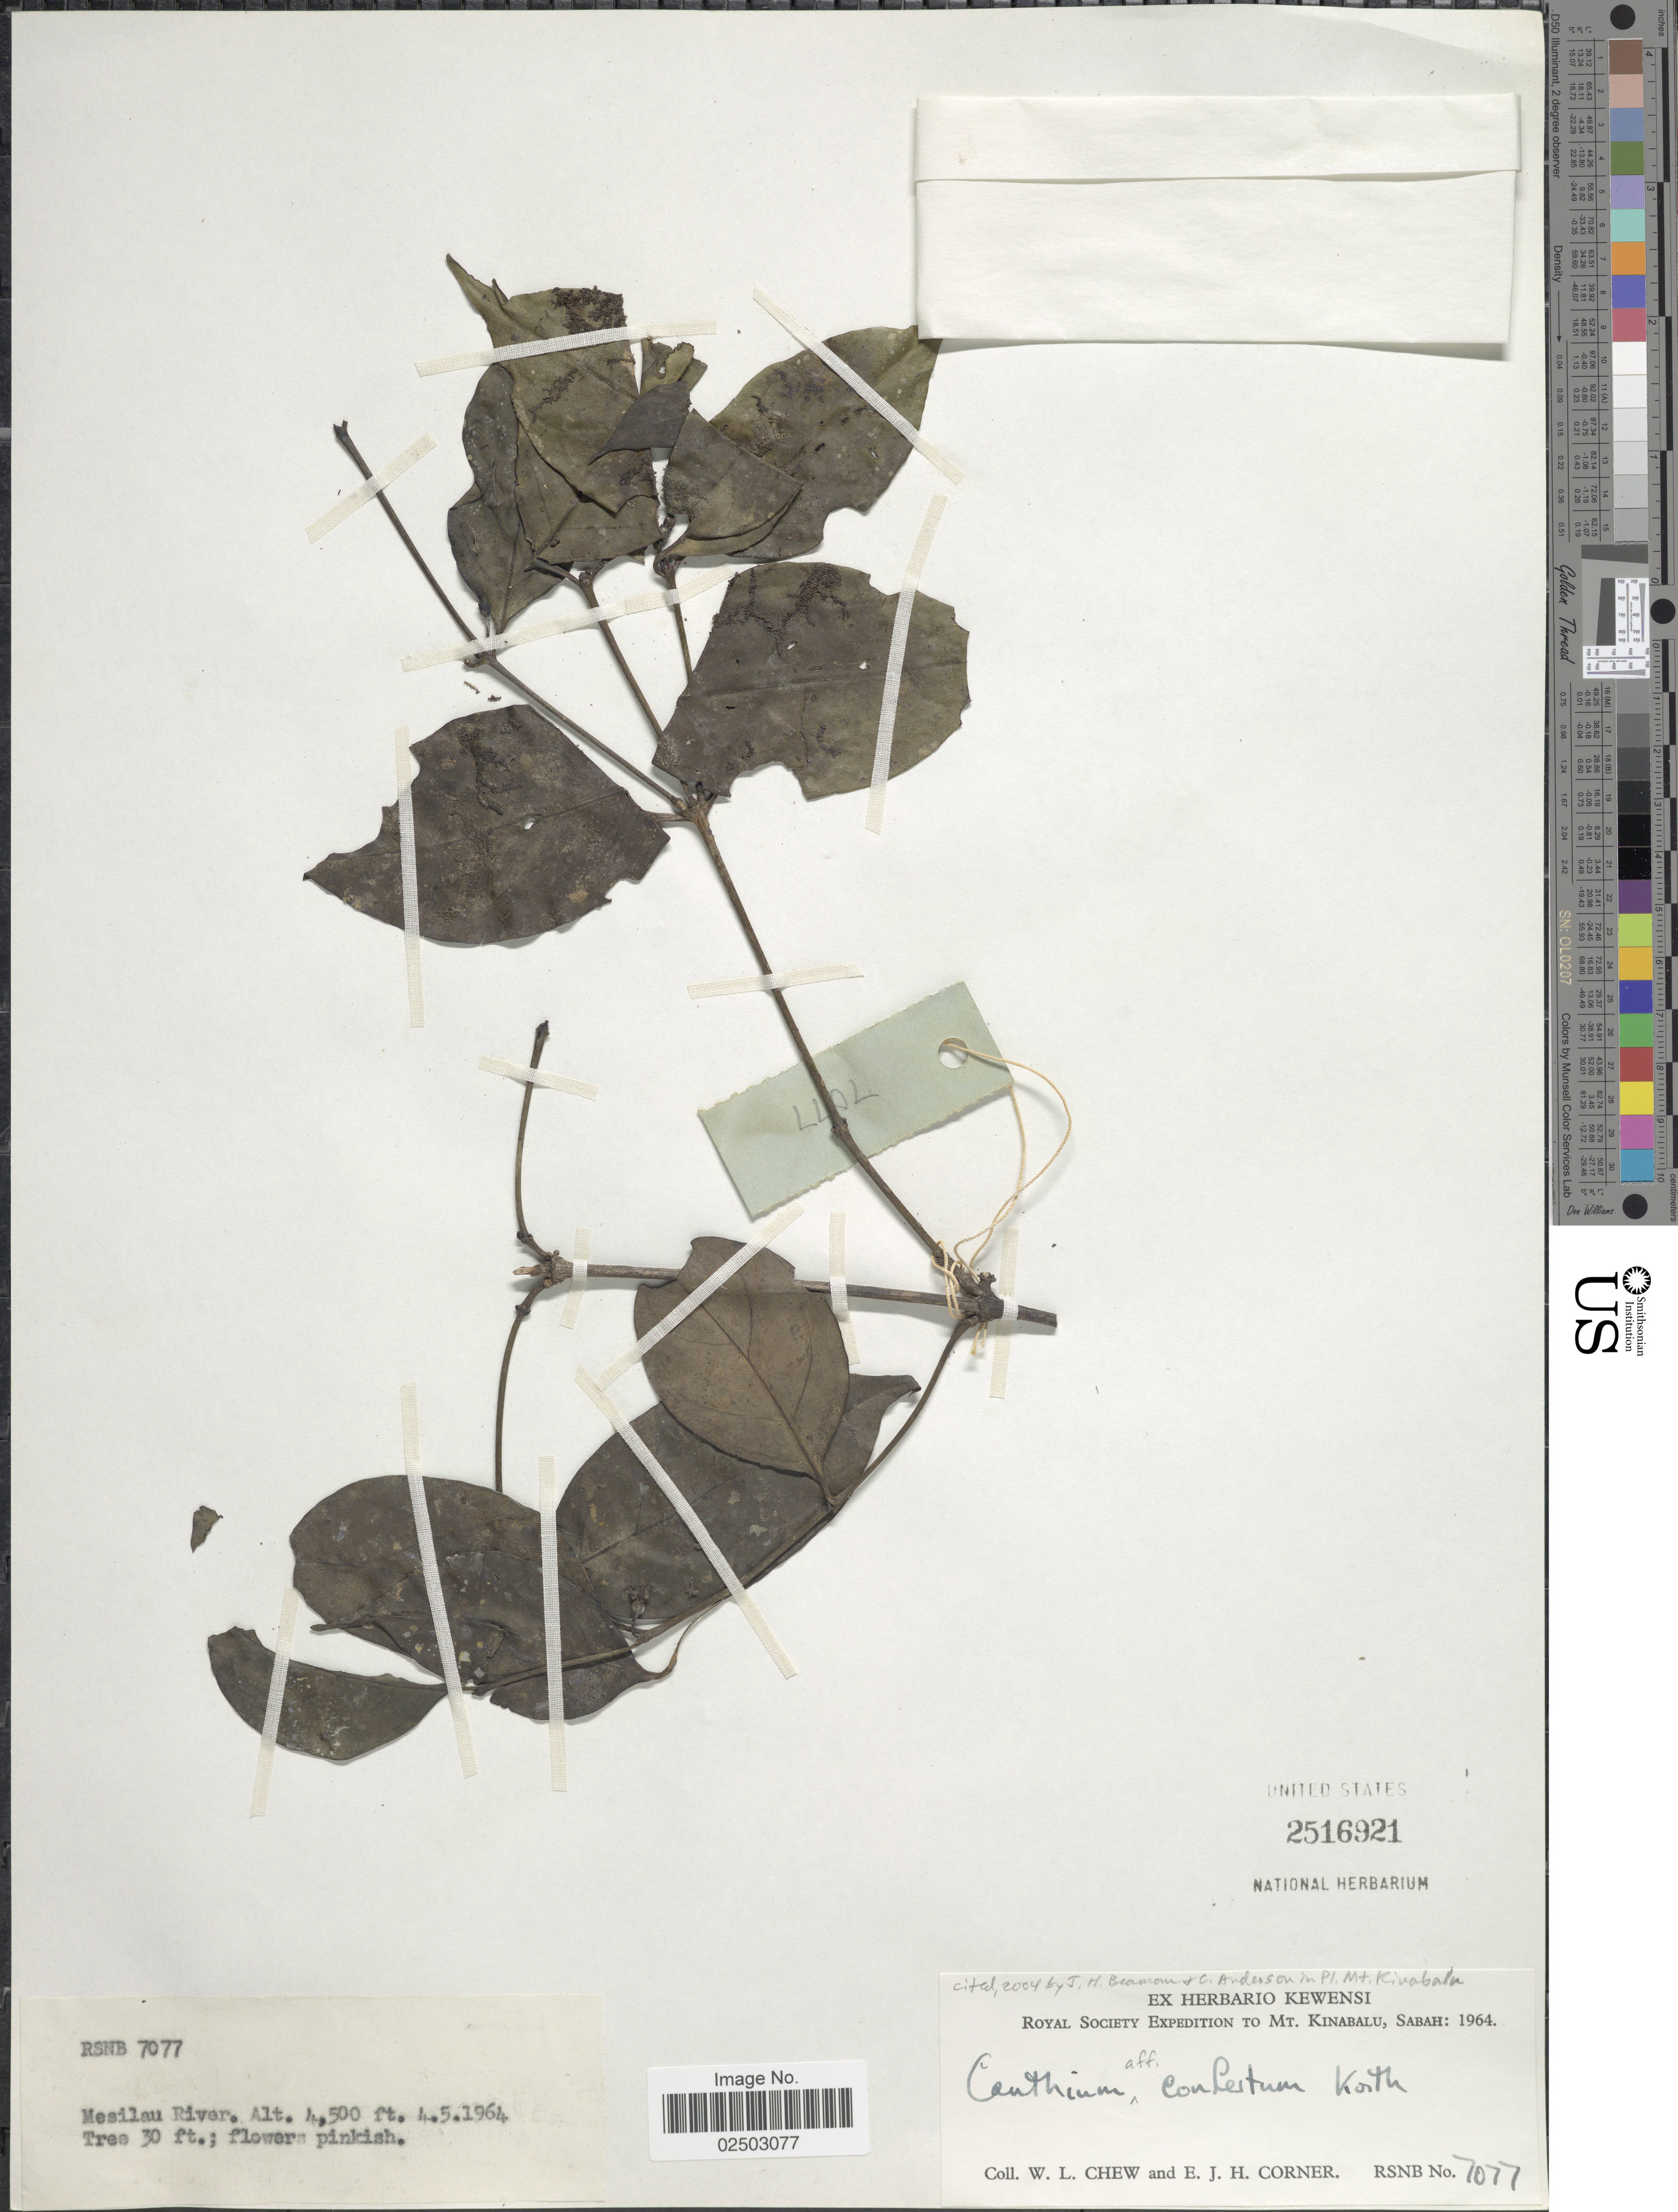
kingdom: Plantae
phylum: Tracheophyta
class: Magnoliopsida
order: Gentianales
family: Rubiaceae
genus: Canthium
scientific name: Canthium confertum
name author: Hassk.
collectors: W. Chew & E. Corner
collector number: RSNB7077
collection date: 1964-05-04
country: Malaysia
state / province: Sabah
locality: Mesilau River. Mt. Kinabalu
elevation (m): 1372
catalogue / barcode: US 2516921